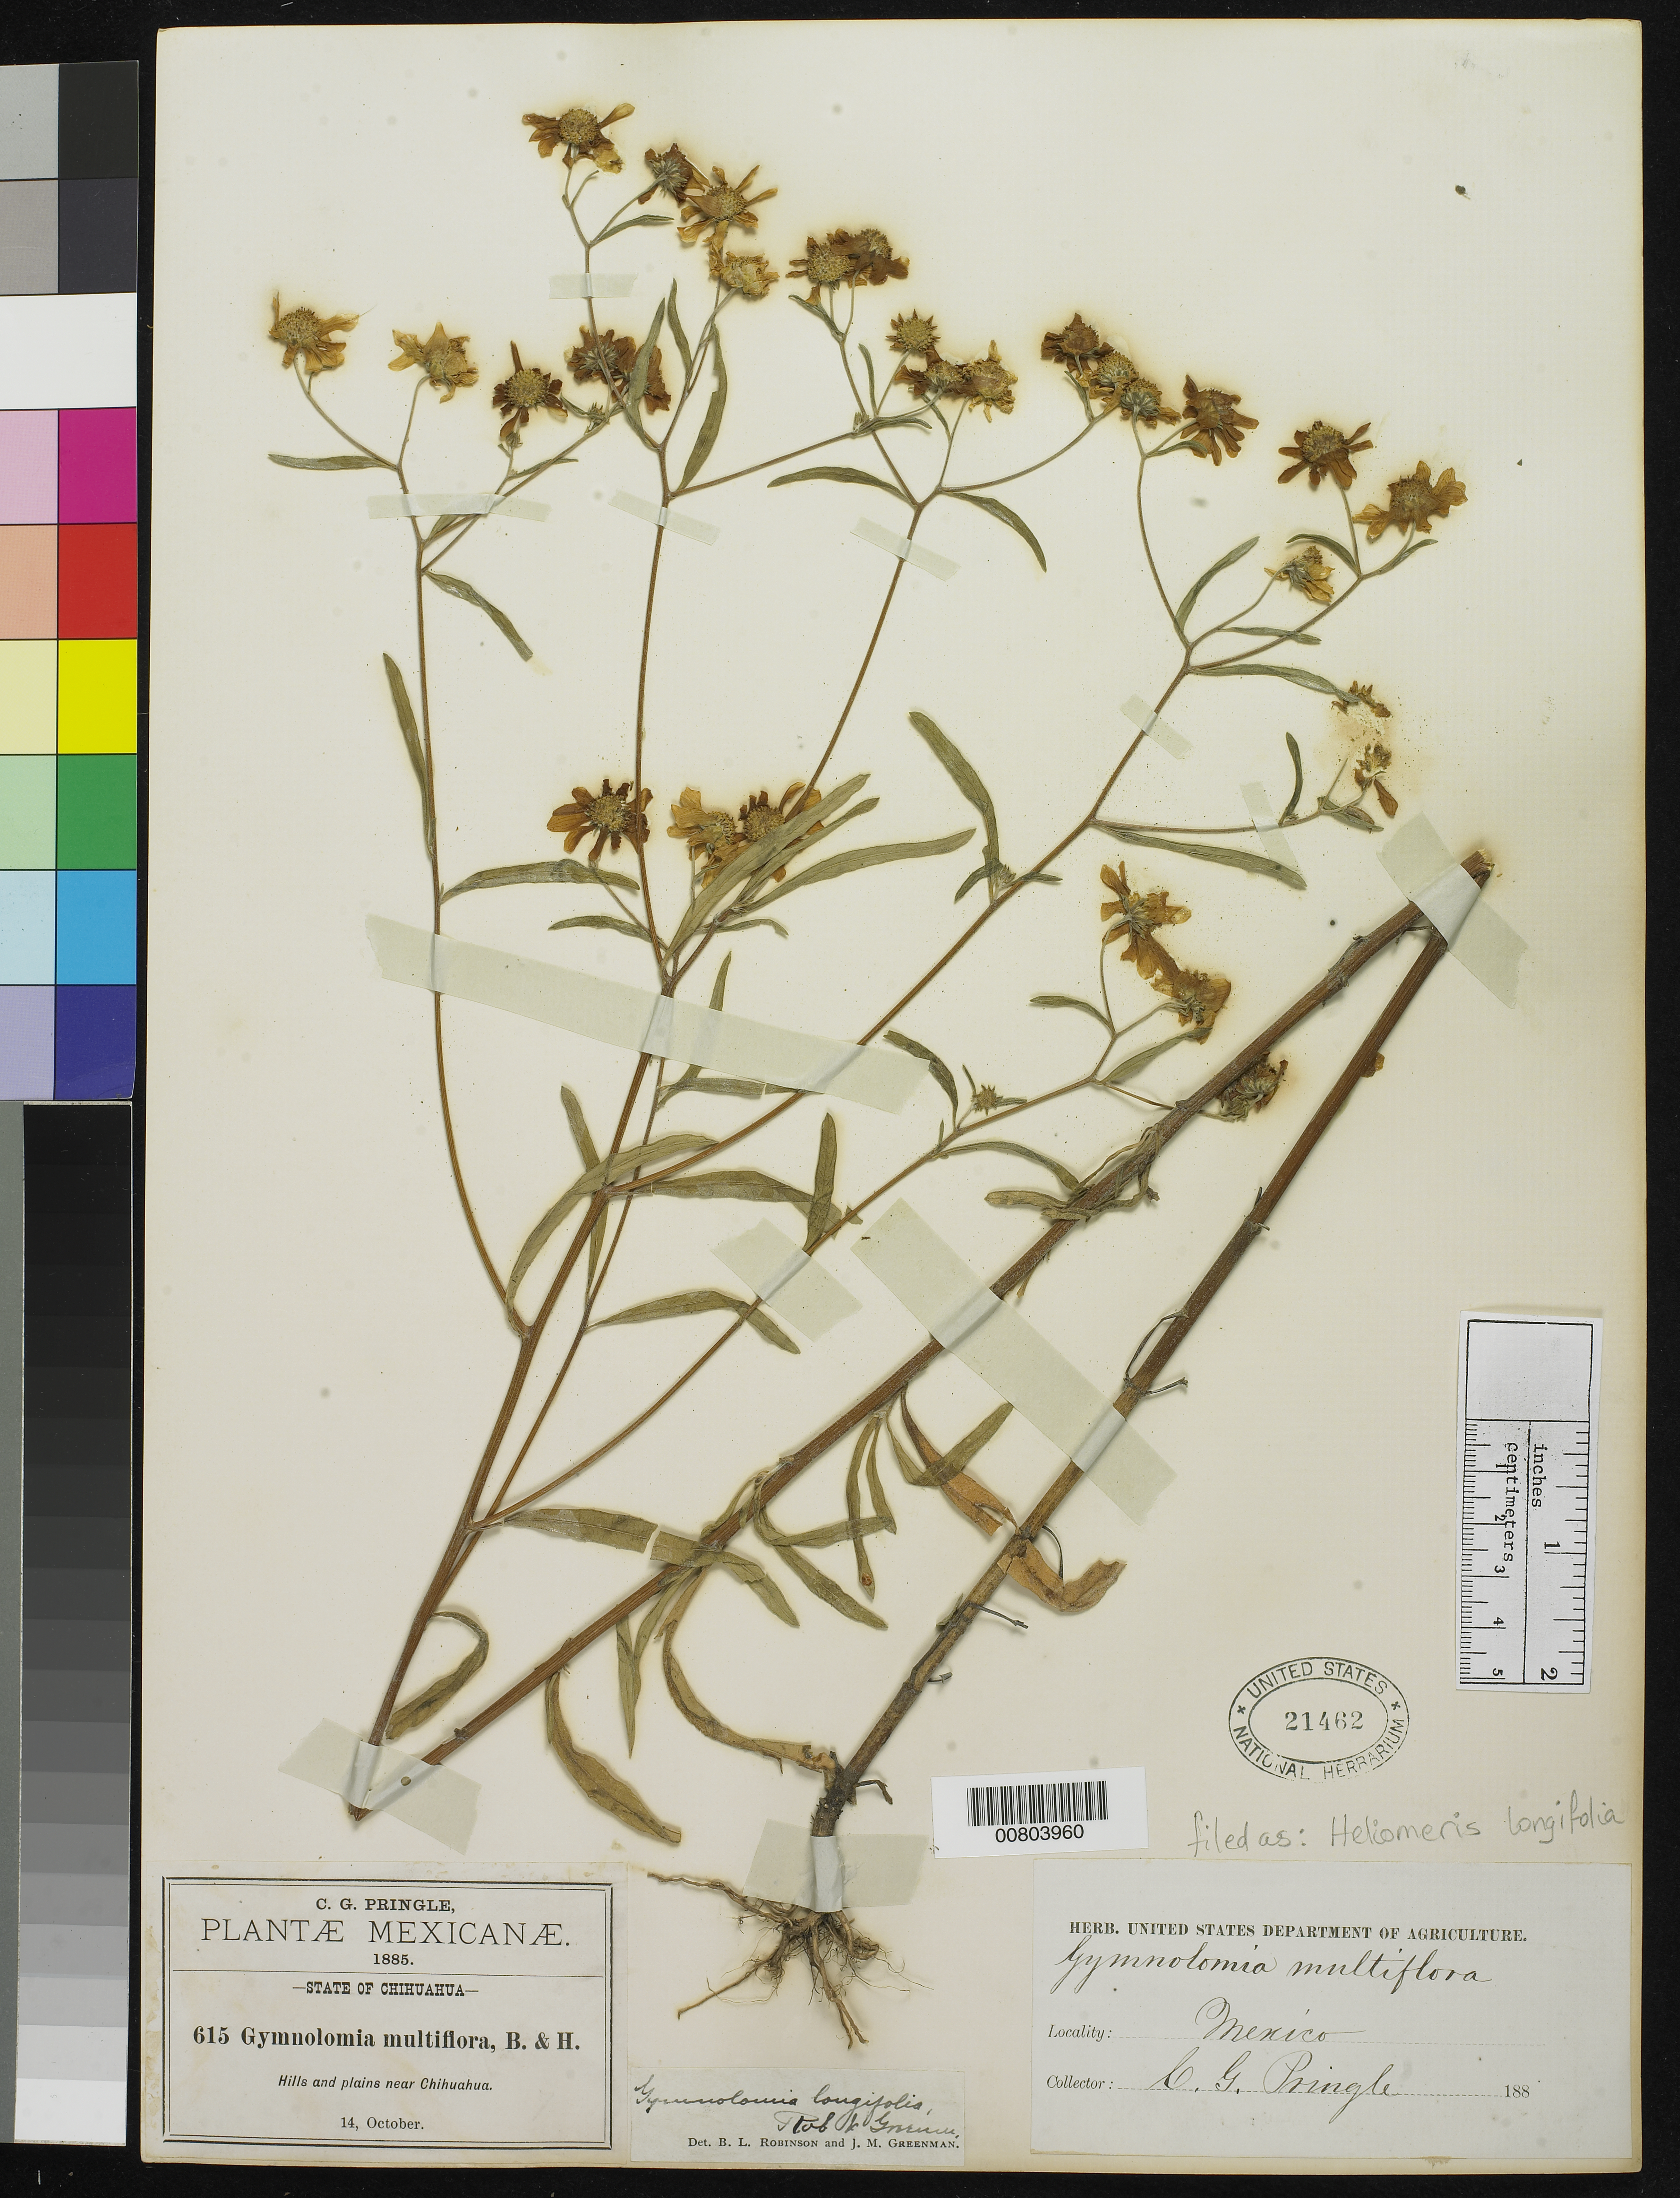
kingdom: Plantae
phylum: Tracheophyta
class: Magnoliopsida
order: Asterales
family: Asteraceae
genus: Heliomeris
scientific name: Heliomeris longifolia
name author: (B.L. Rob.) Cockerell & Greenm.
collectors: C. G. Pringle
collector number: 615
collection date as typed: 14 Oct 1885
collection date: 1885-10-14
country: Mexico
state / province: Chihuahua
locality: Hills and plains near Chihuahua.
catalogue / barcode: US 21462